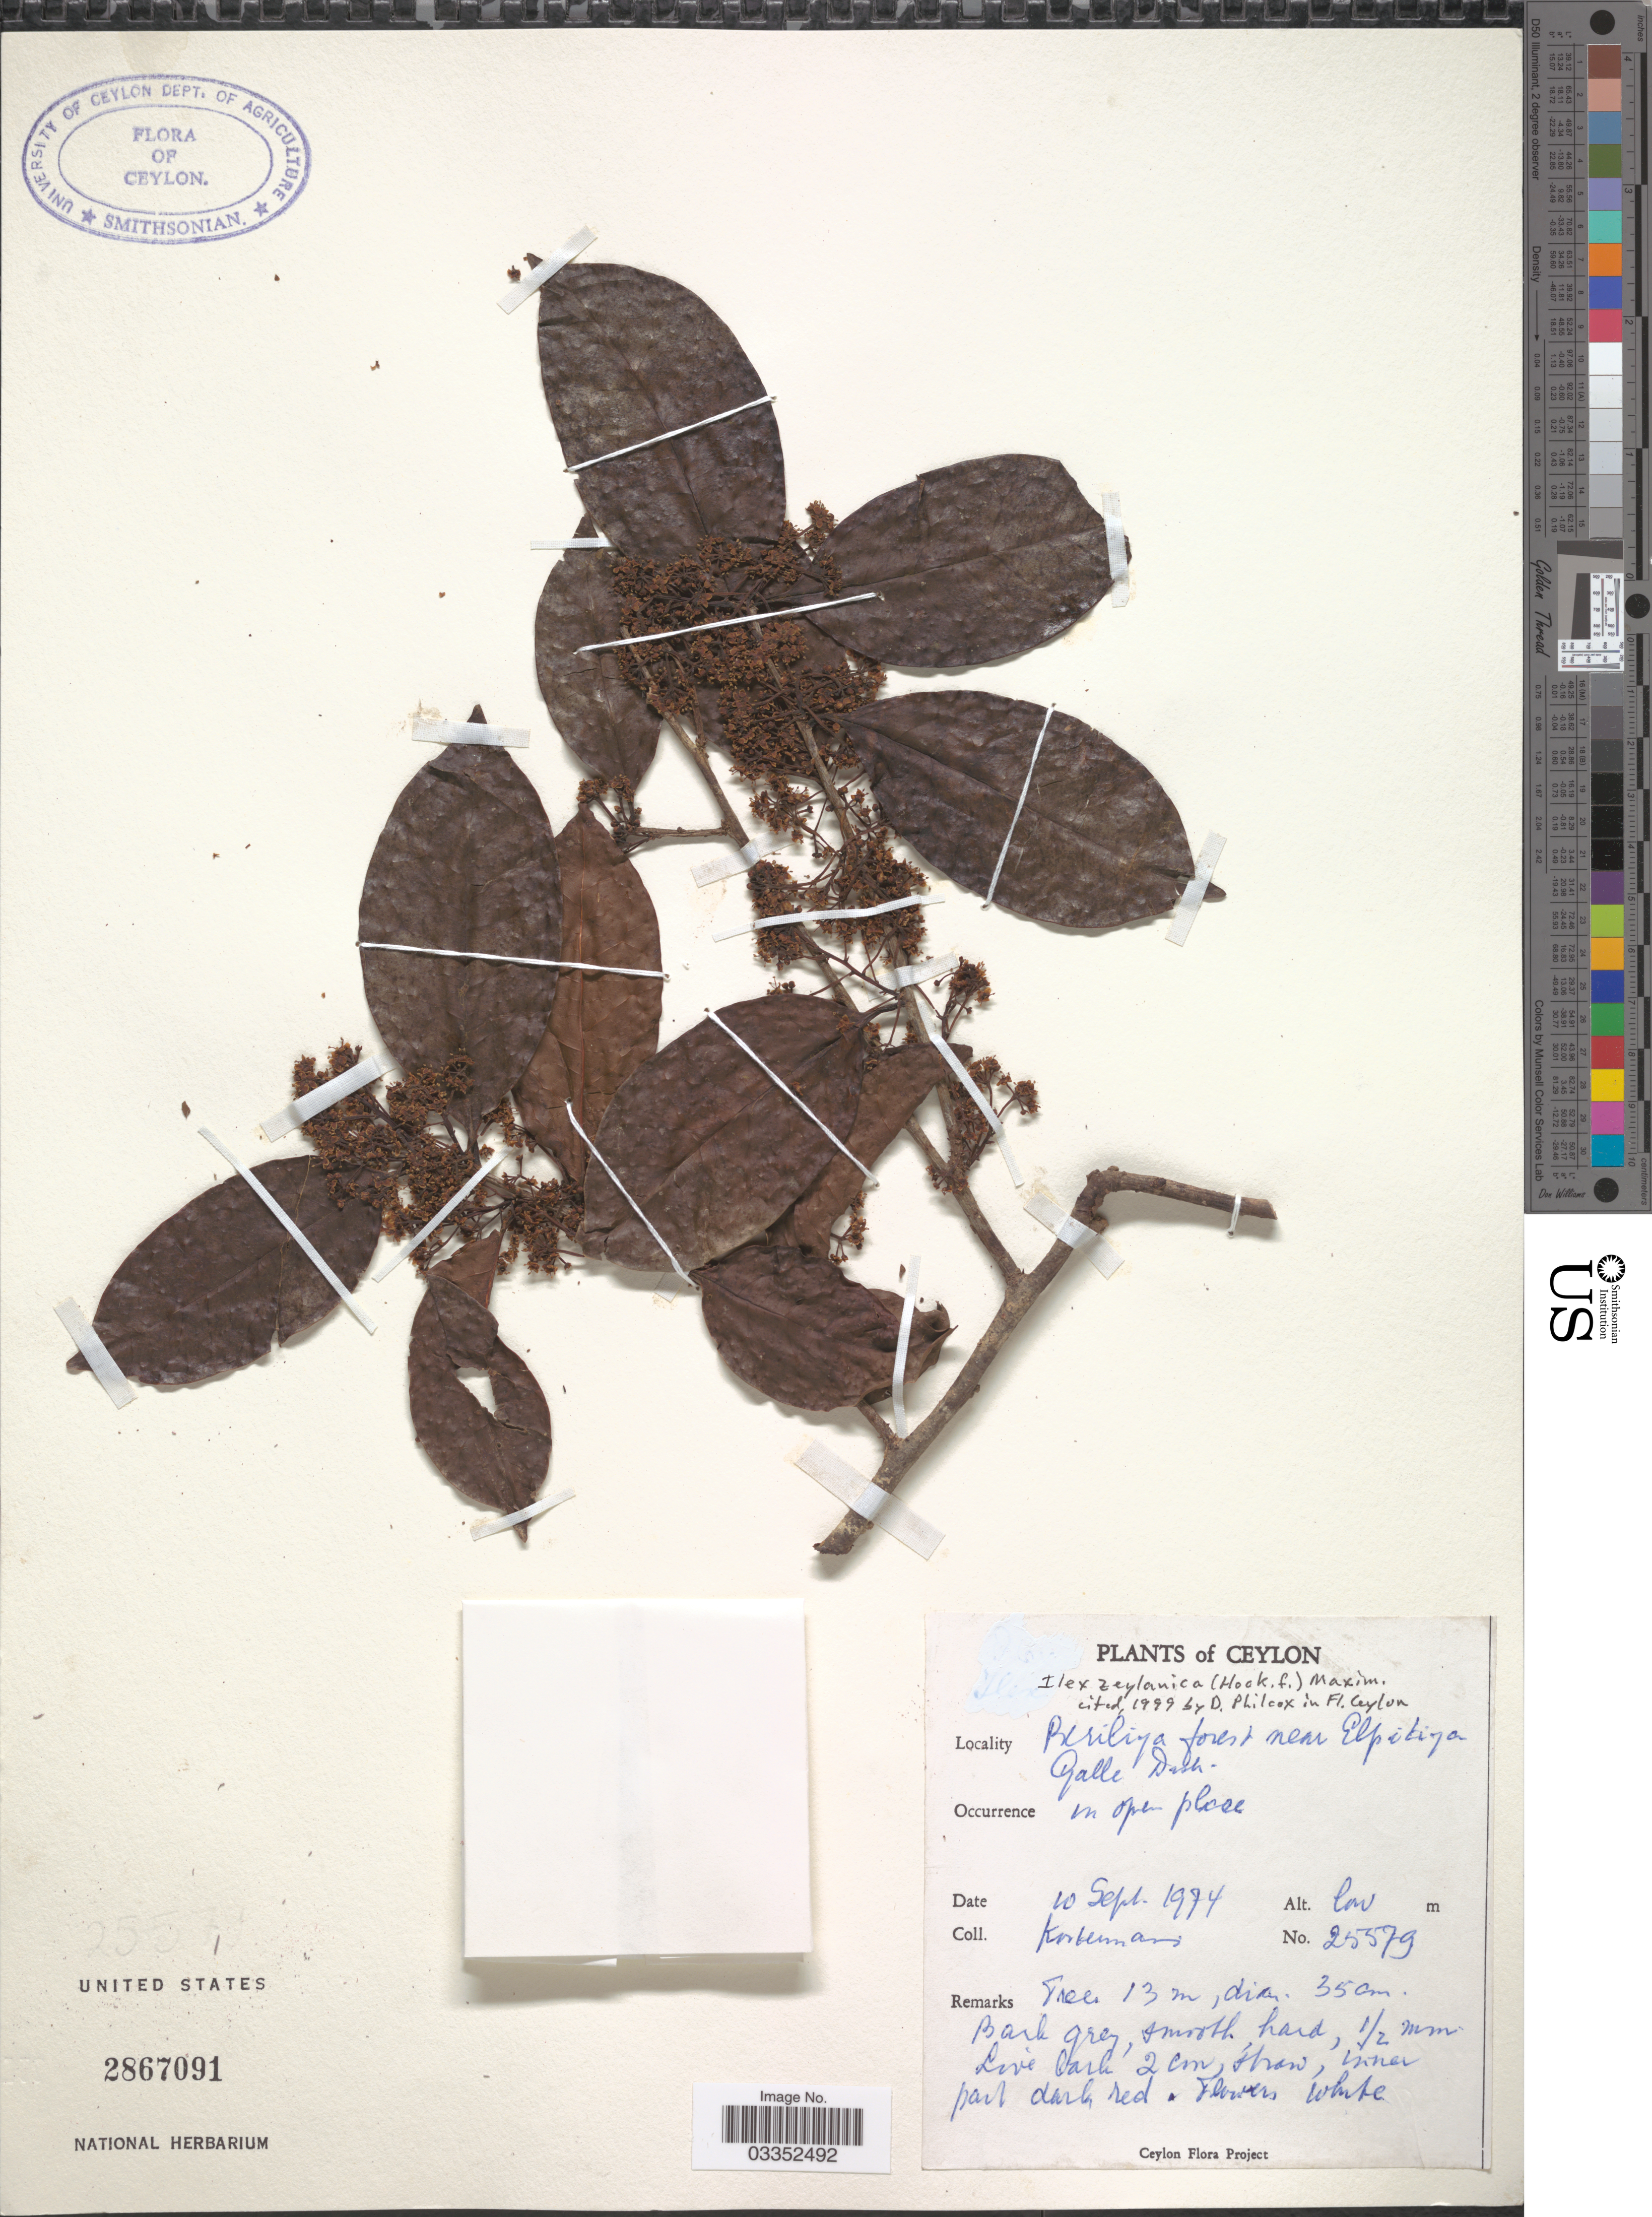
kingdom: Plantae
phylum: Tracheophyta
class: Magnoliopsida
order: Aquifoliales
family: Aquifoliaceae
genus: Ilex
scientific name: Ilex zeylanica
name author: (Hook. f.) Maxim.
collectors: Kostermans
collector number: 25579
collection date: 1974-09-10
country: Sri Lanka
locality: Ceylon, Beriliya [interpreted] forest near Elpitiya, Galle Distr.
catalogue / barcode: US 2867091